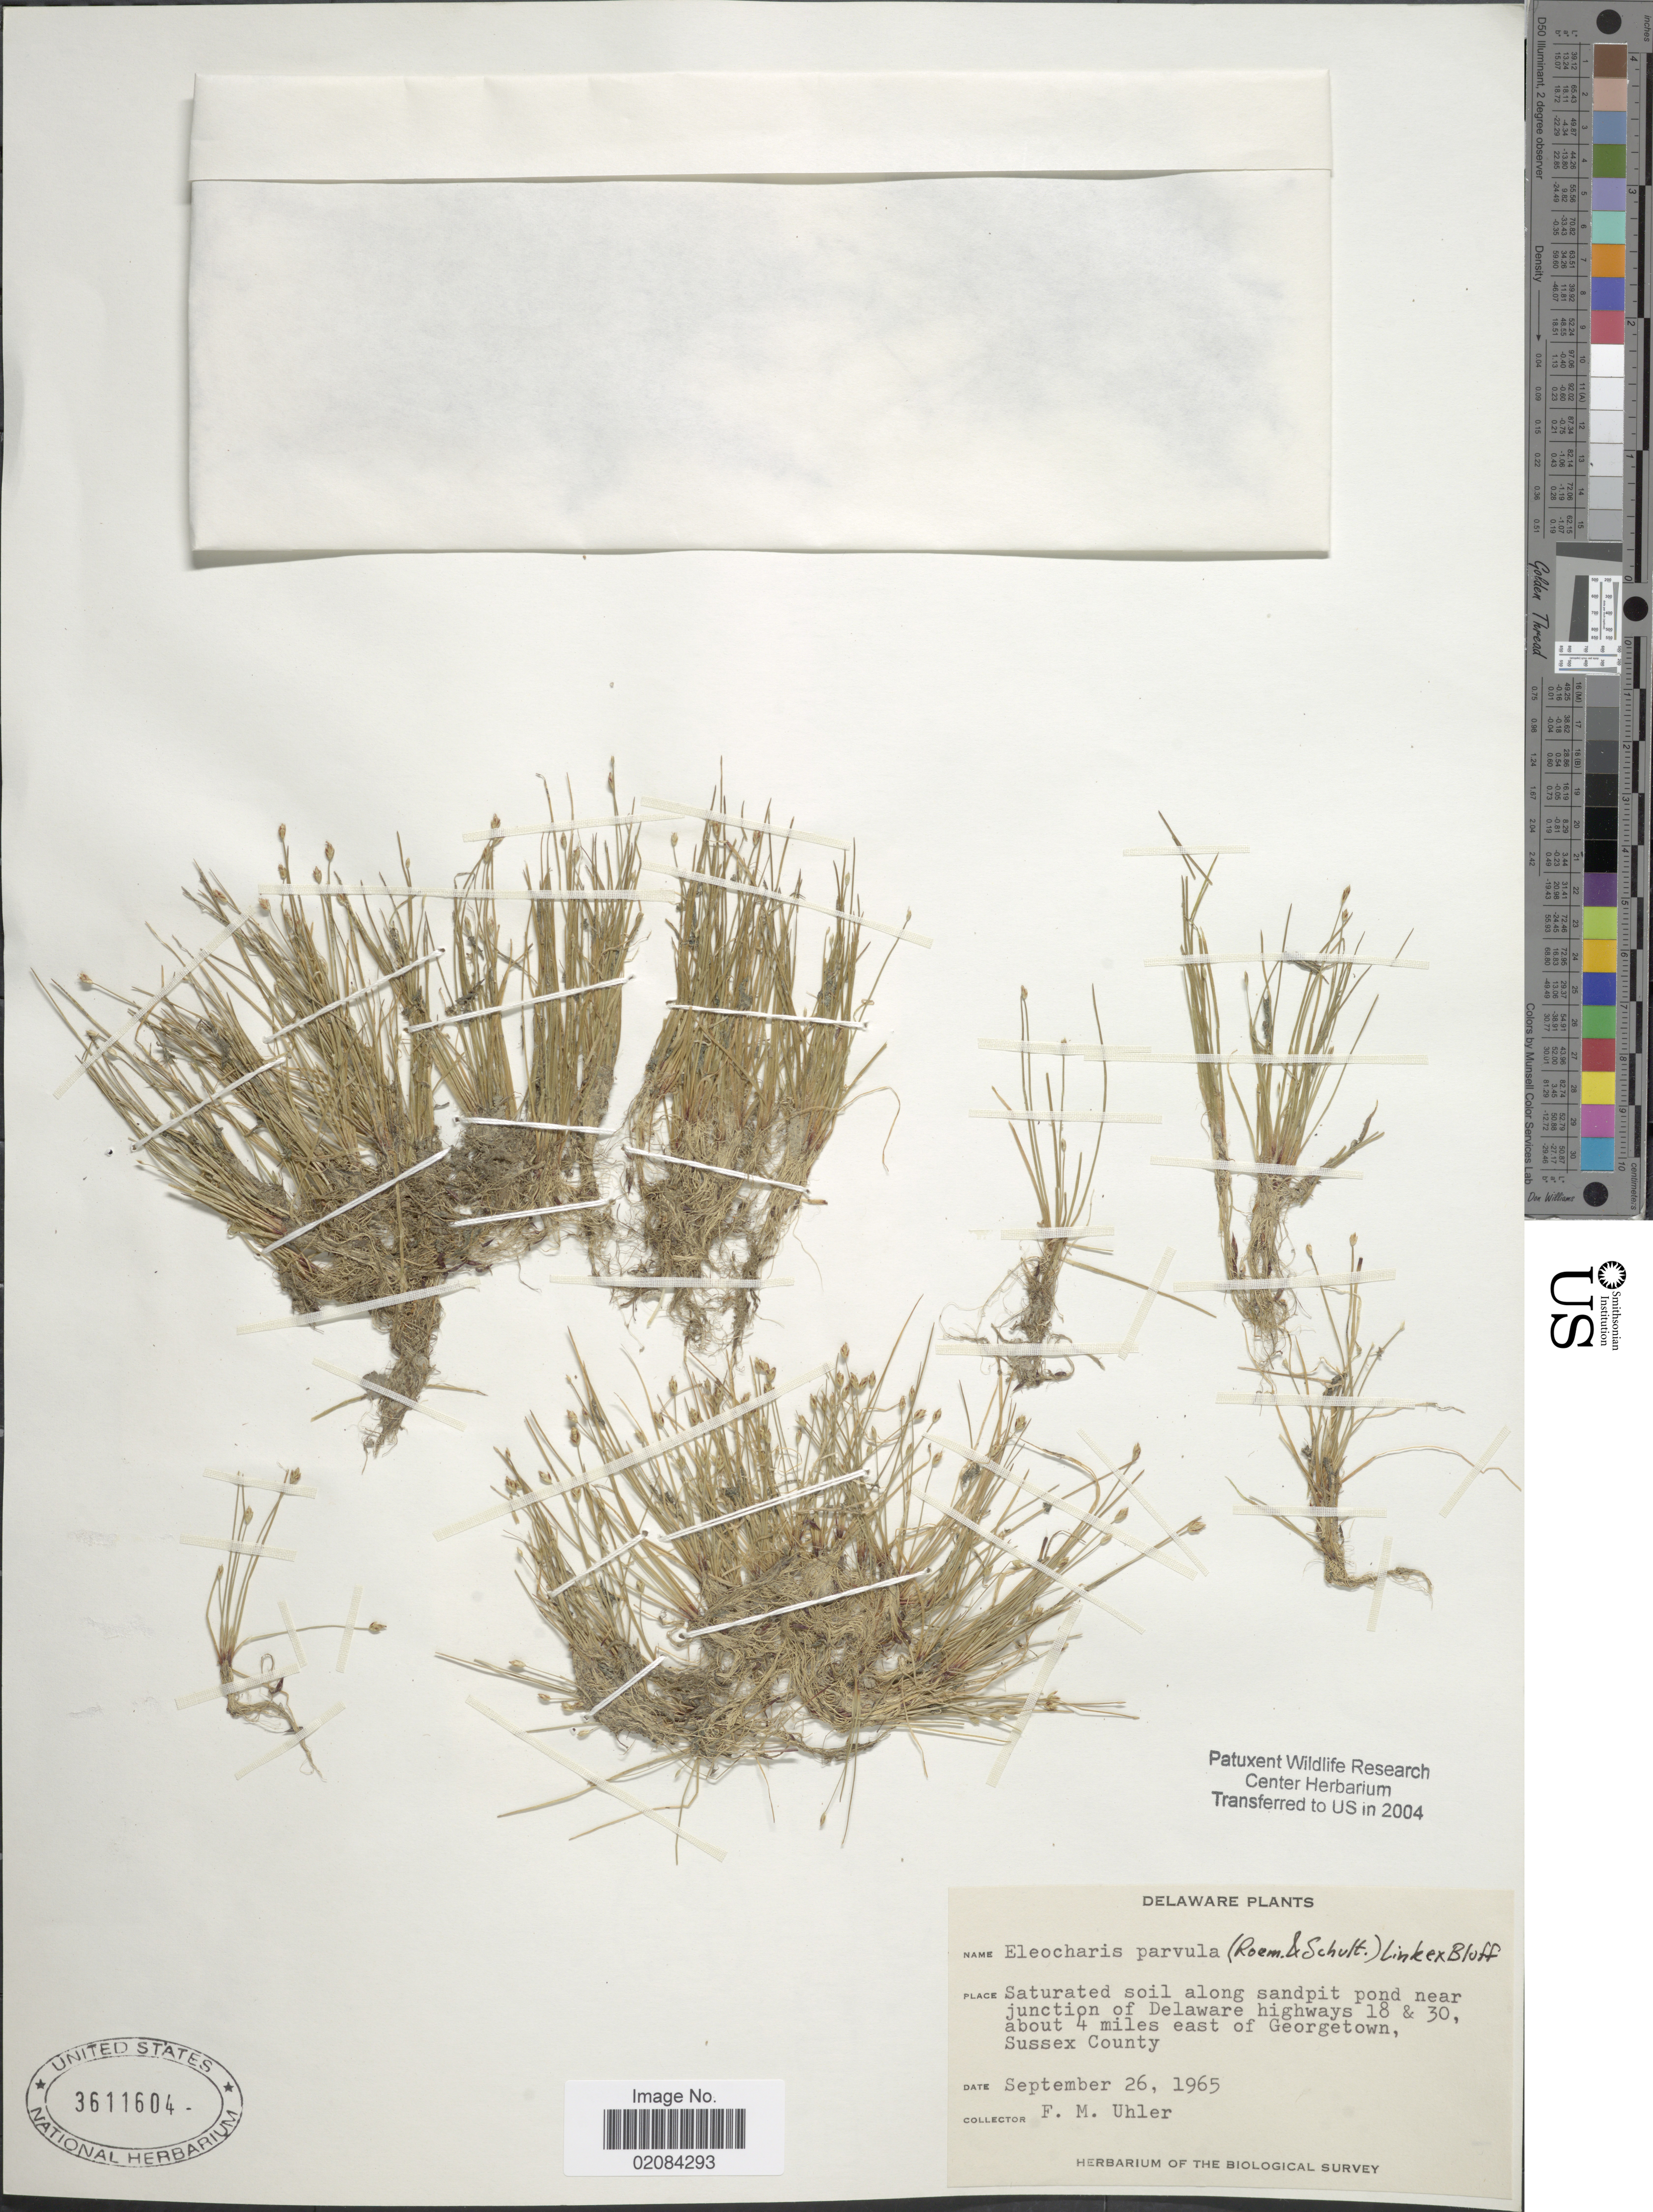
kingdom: Plantae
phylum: Tracheophyta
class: Liliopsida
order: Poales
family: Cyperaceae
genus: Eleocharis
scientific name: Eleocharis parvula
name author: (Roem. & Schult.) Link ex Williams et al.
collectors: F. M. Uhler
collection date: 1965-09-26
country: United States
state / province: Delaware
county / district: Sussex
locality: Soil along sandpit pond near junction of Delaware highways 18 & 30, about 4 miles east of Georgetown, Sussex County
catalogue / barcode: US 3611604